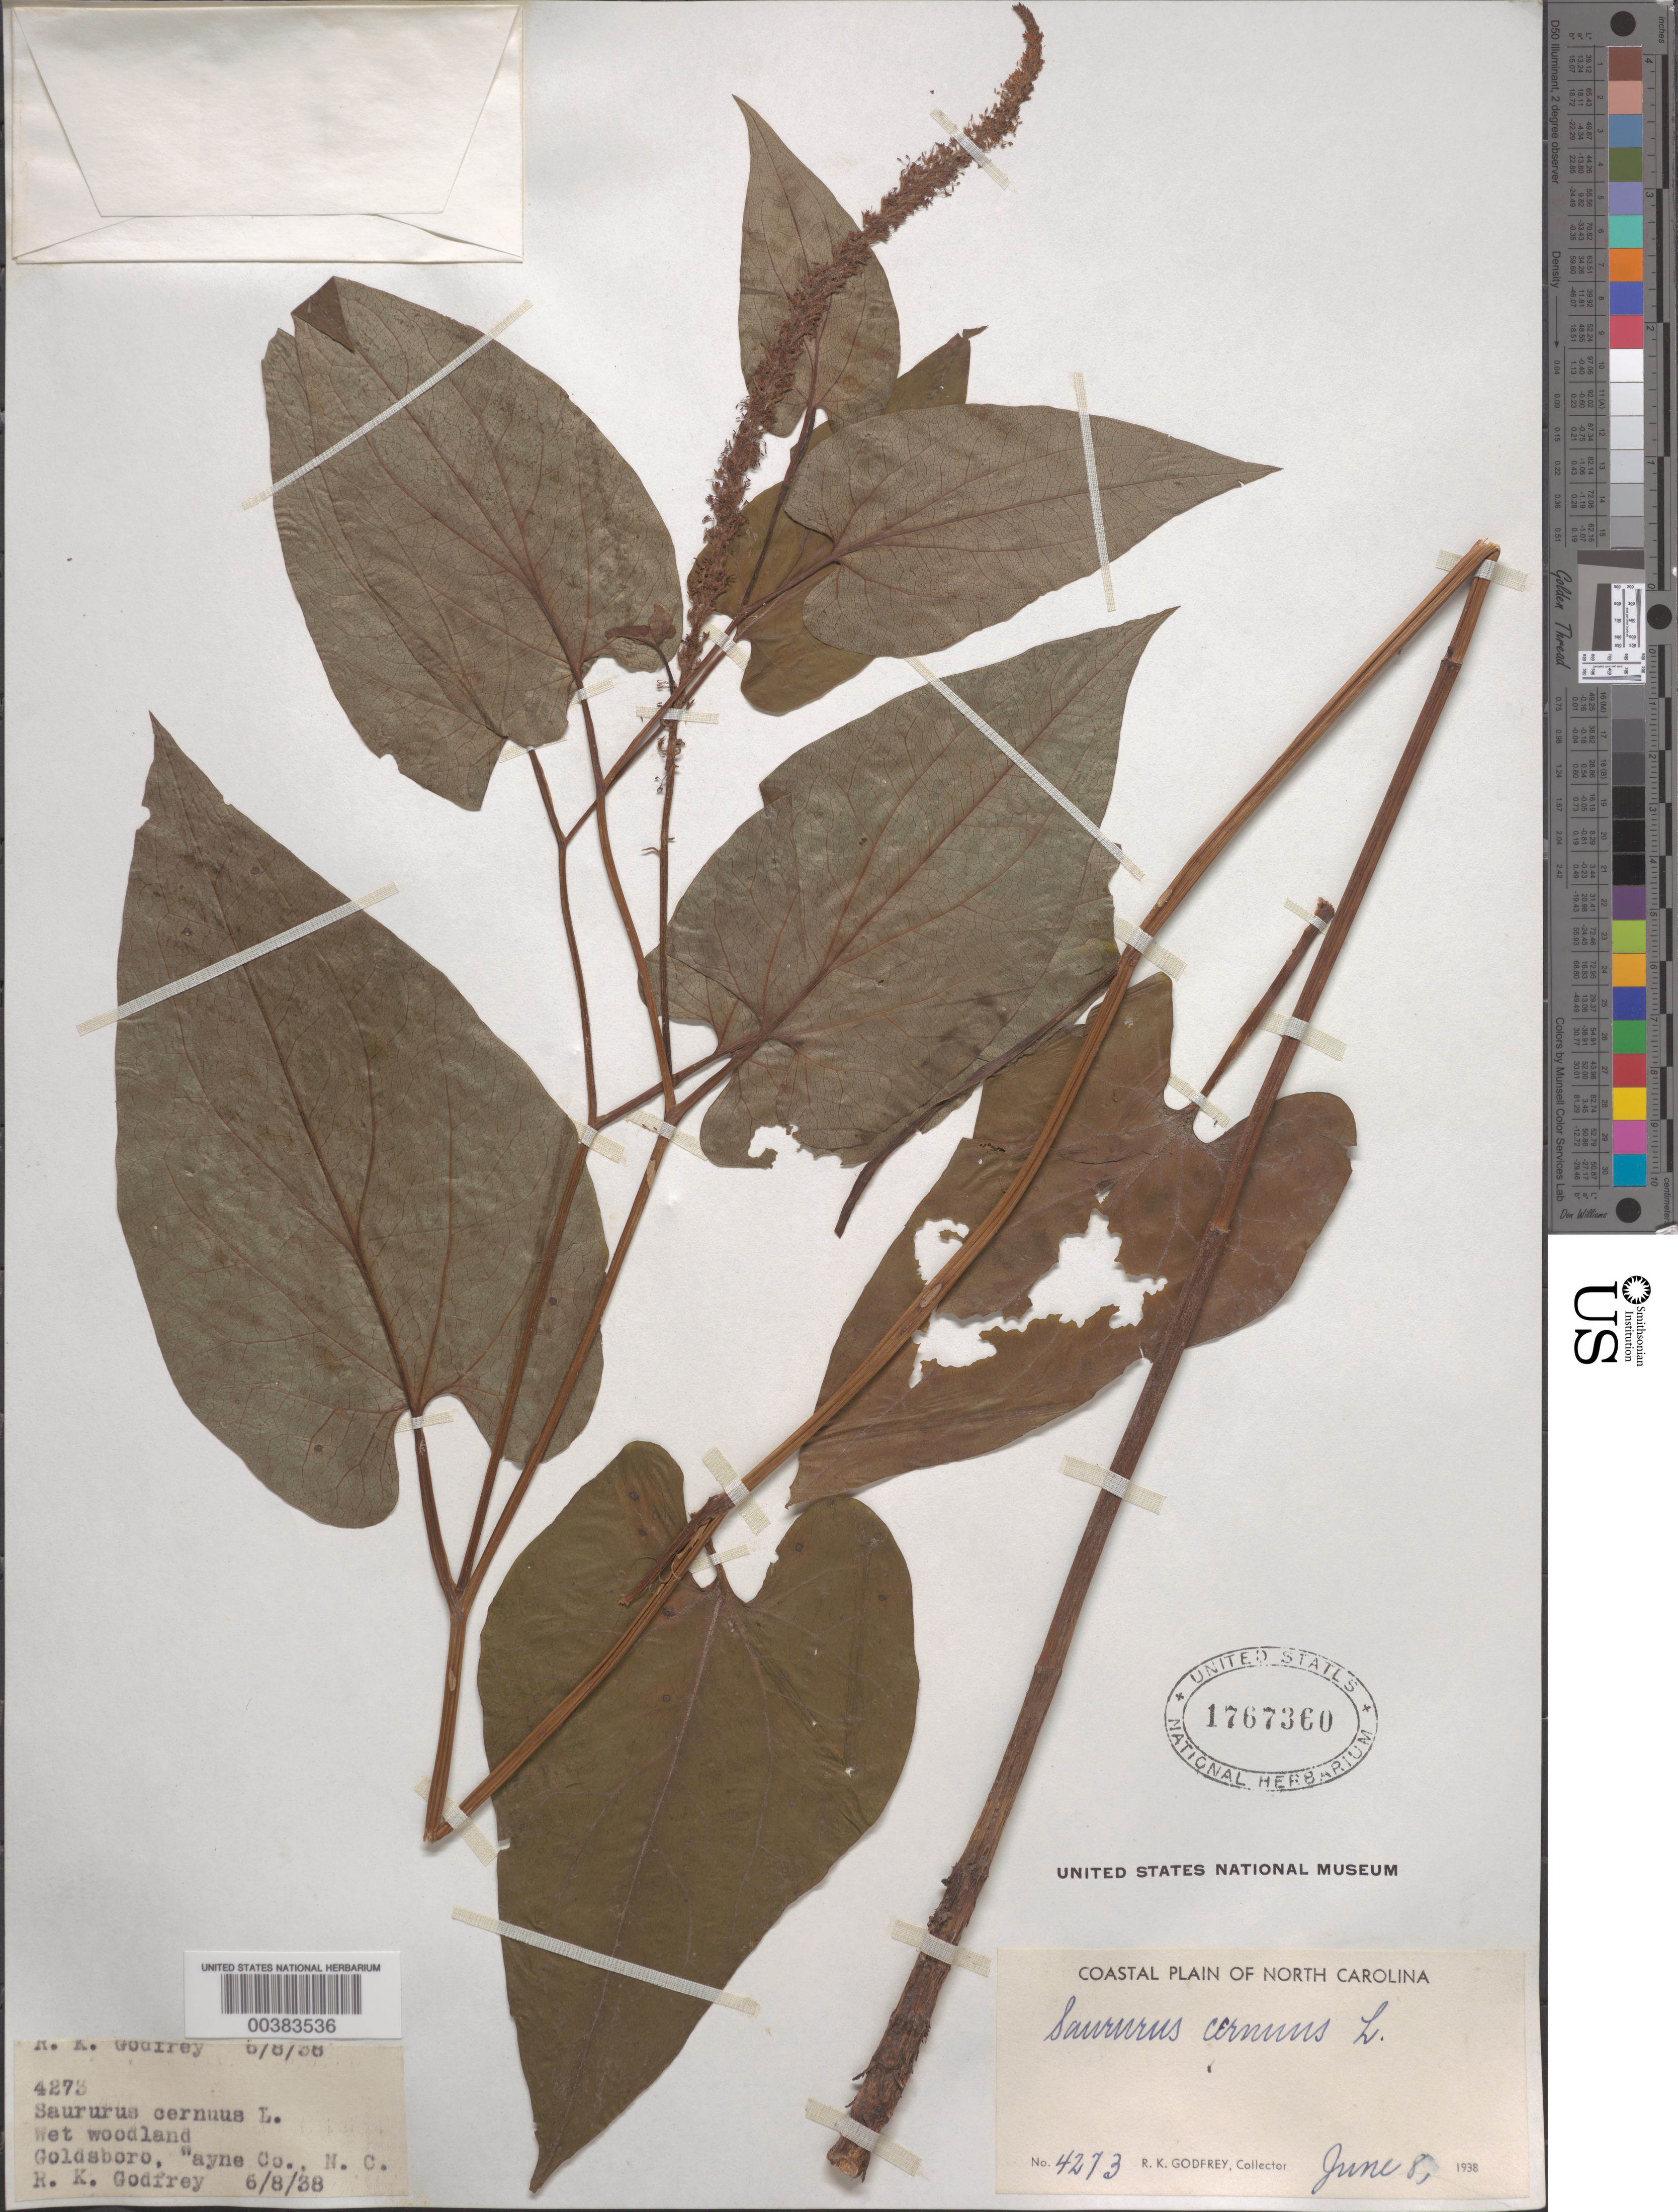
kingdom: Plantae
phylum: Tracheophyta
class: Magnoliopsida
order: Piperales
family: Saururaceae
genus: Saururus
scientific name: Saururus cernuus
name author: L.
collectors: R. K. Godfrey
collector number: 4273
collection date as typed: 08 Jun 1938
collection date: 1938-06-08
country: United States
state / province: North Carolina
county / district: Wayne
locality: Goldsboro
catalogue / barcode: US 1767360